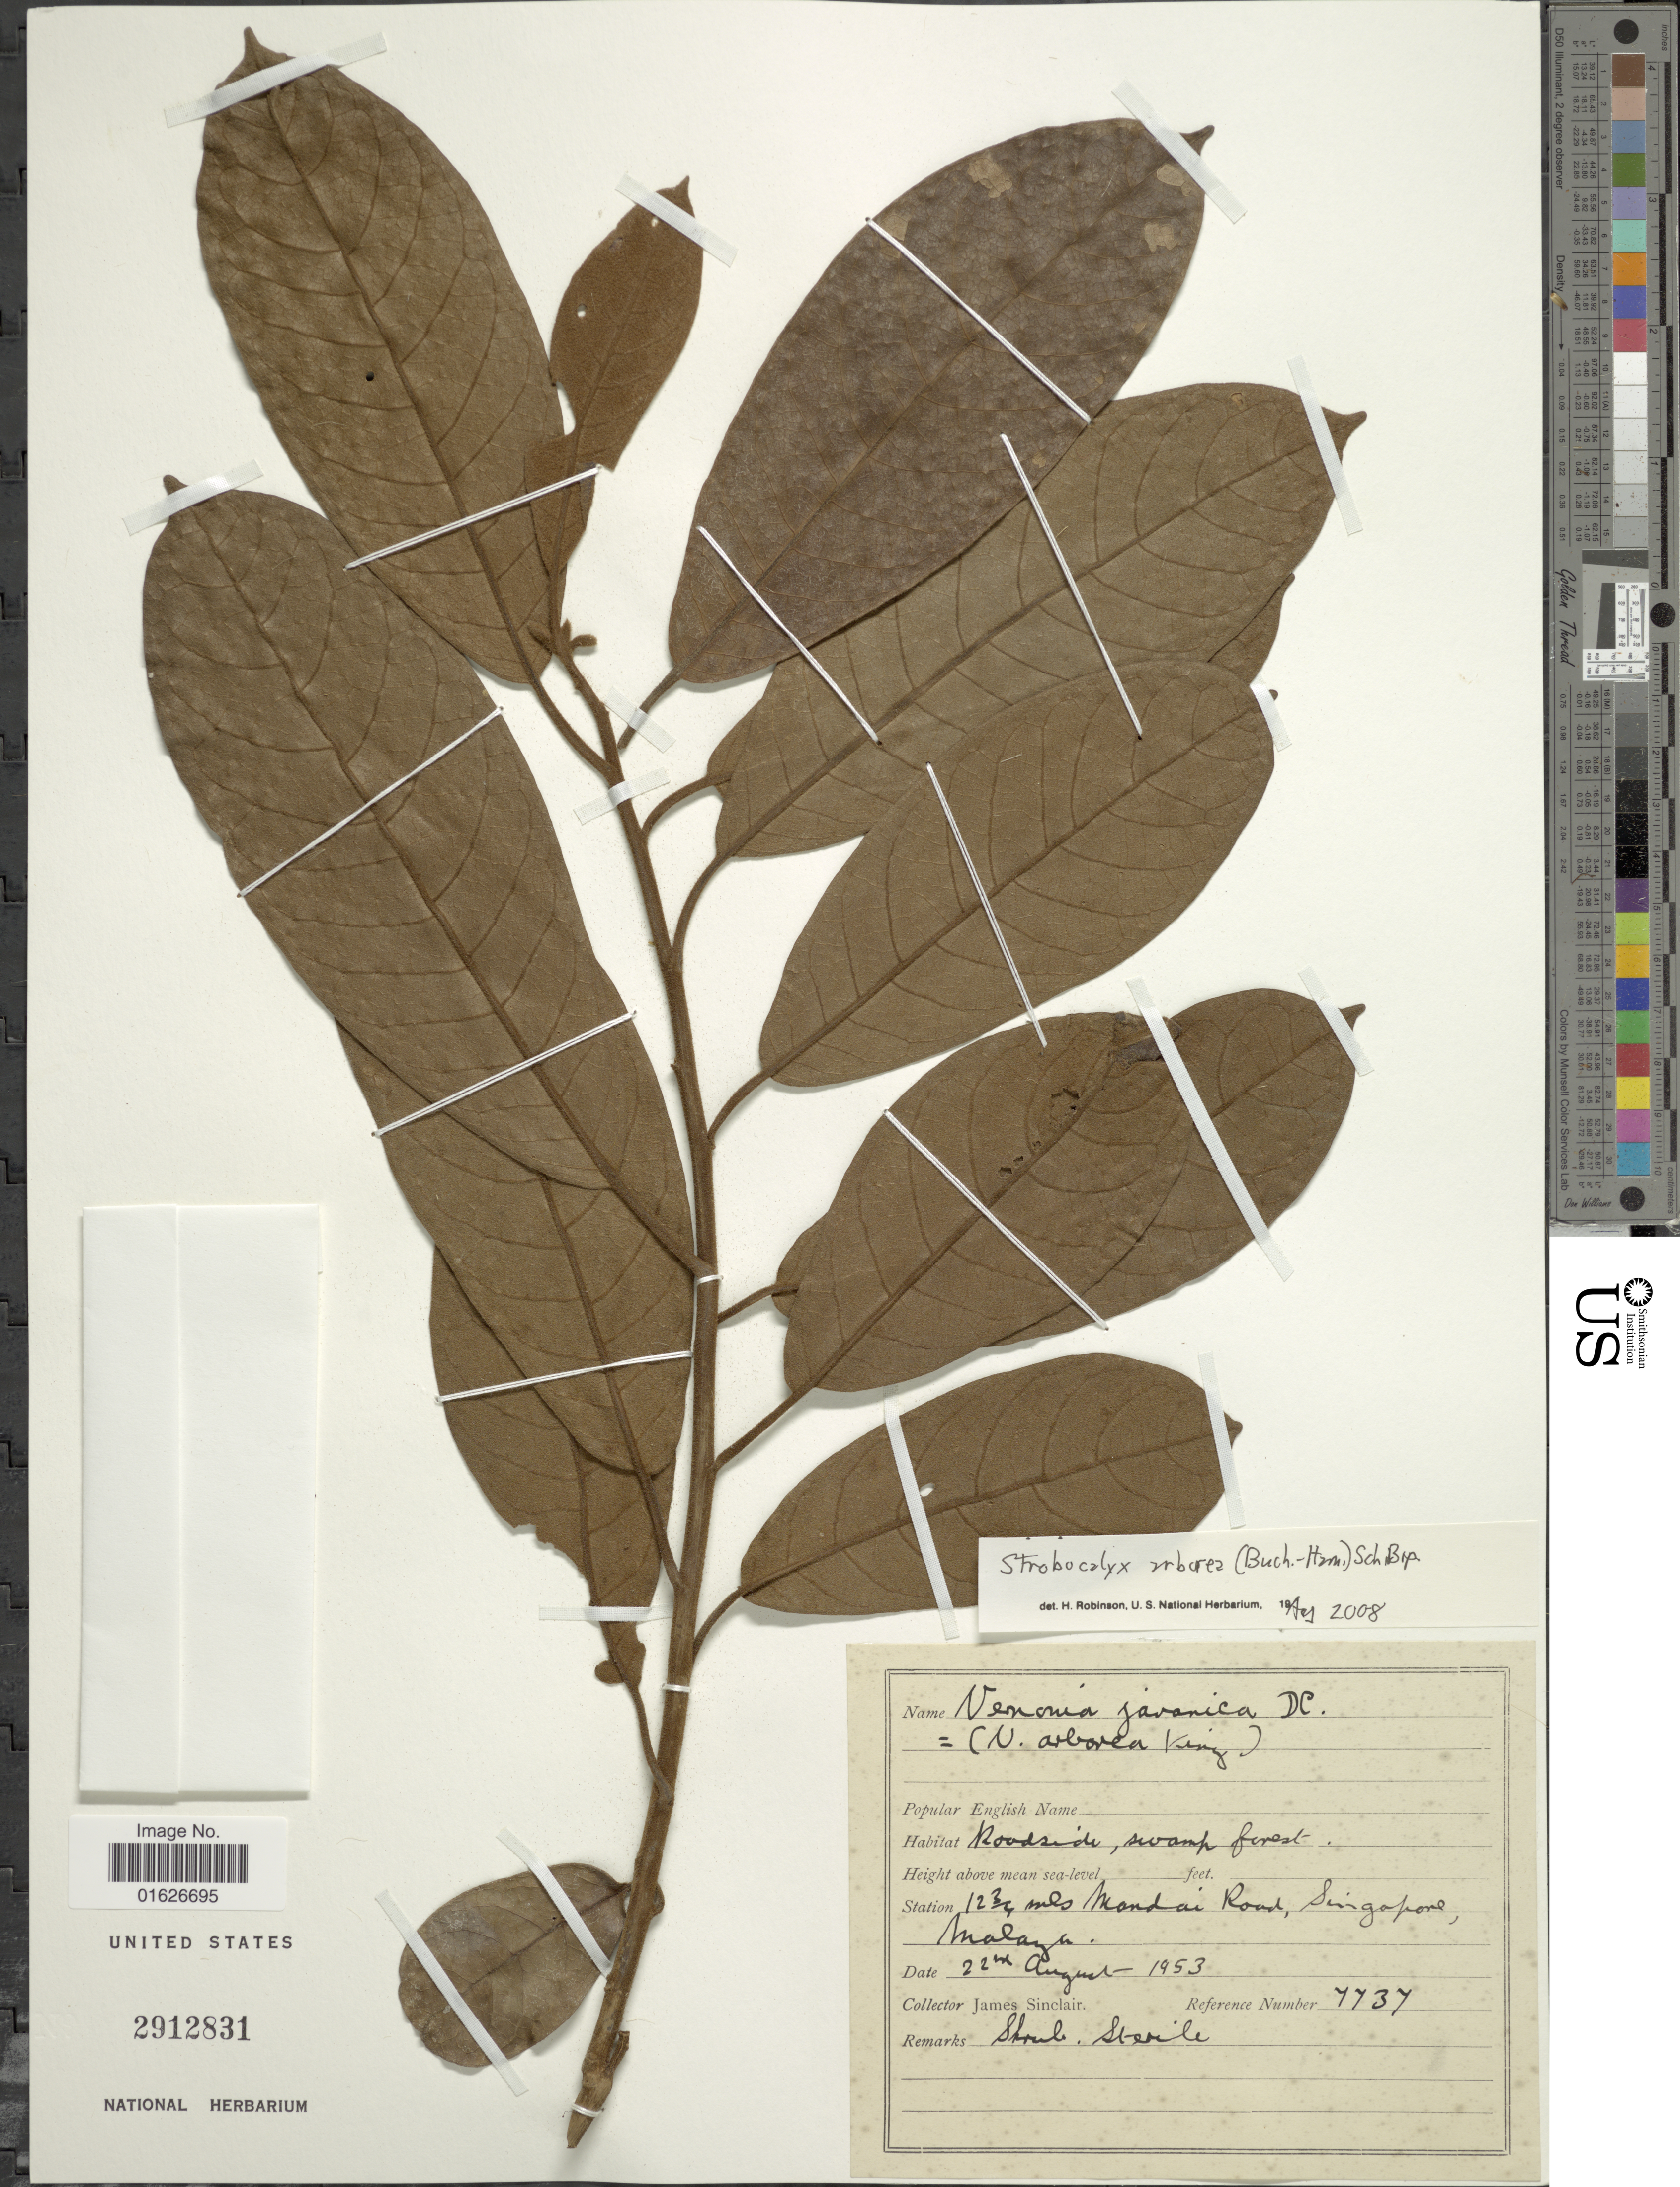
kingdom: Plantae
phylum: Tracheophyta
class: Magnoliopsida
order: Asterales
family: Asteraceae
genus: Strobocalyx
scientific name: Strobocalyx arborea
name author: (Buch.-Ham.) Sch. Bip.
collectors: J. Sinclair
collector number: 7737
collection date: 1953-08-22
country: Singapore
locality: Roadside Swamp forest, 12¾ mls Mandai Road, Singapore, Malaya.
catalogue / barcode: US 2912831